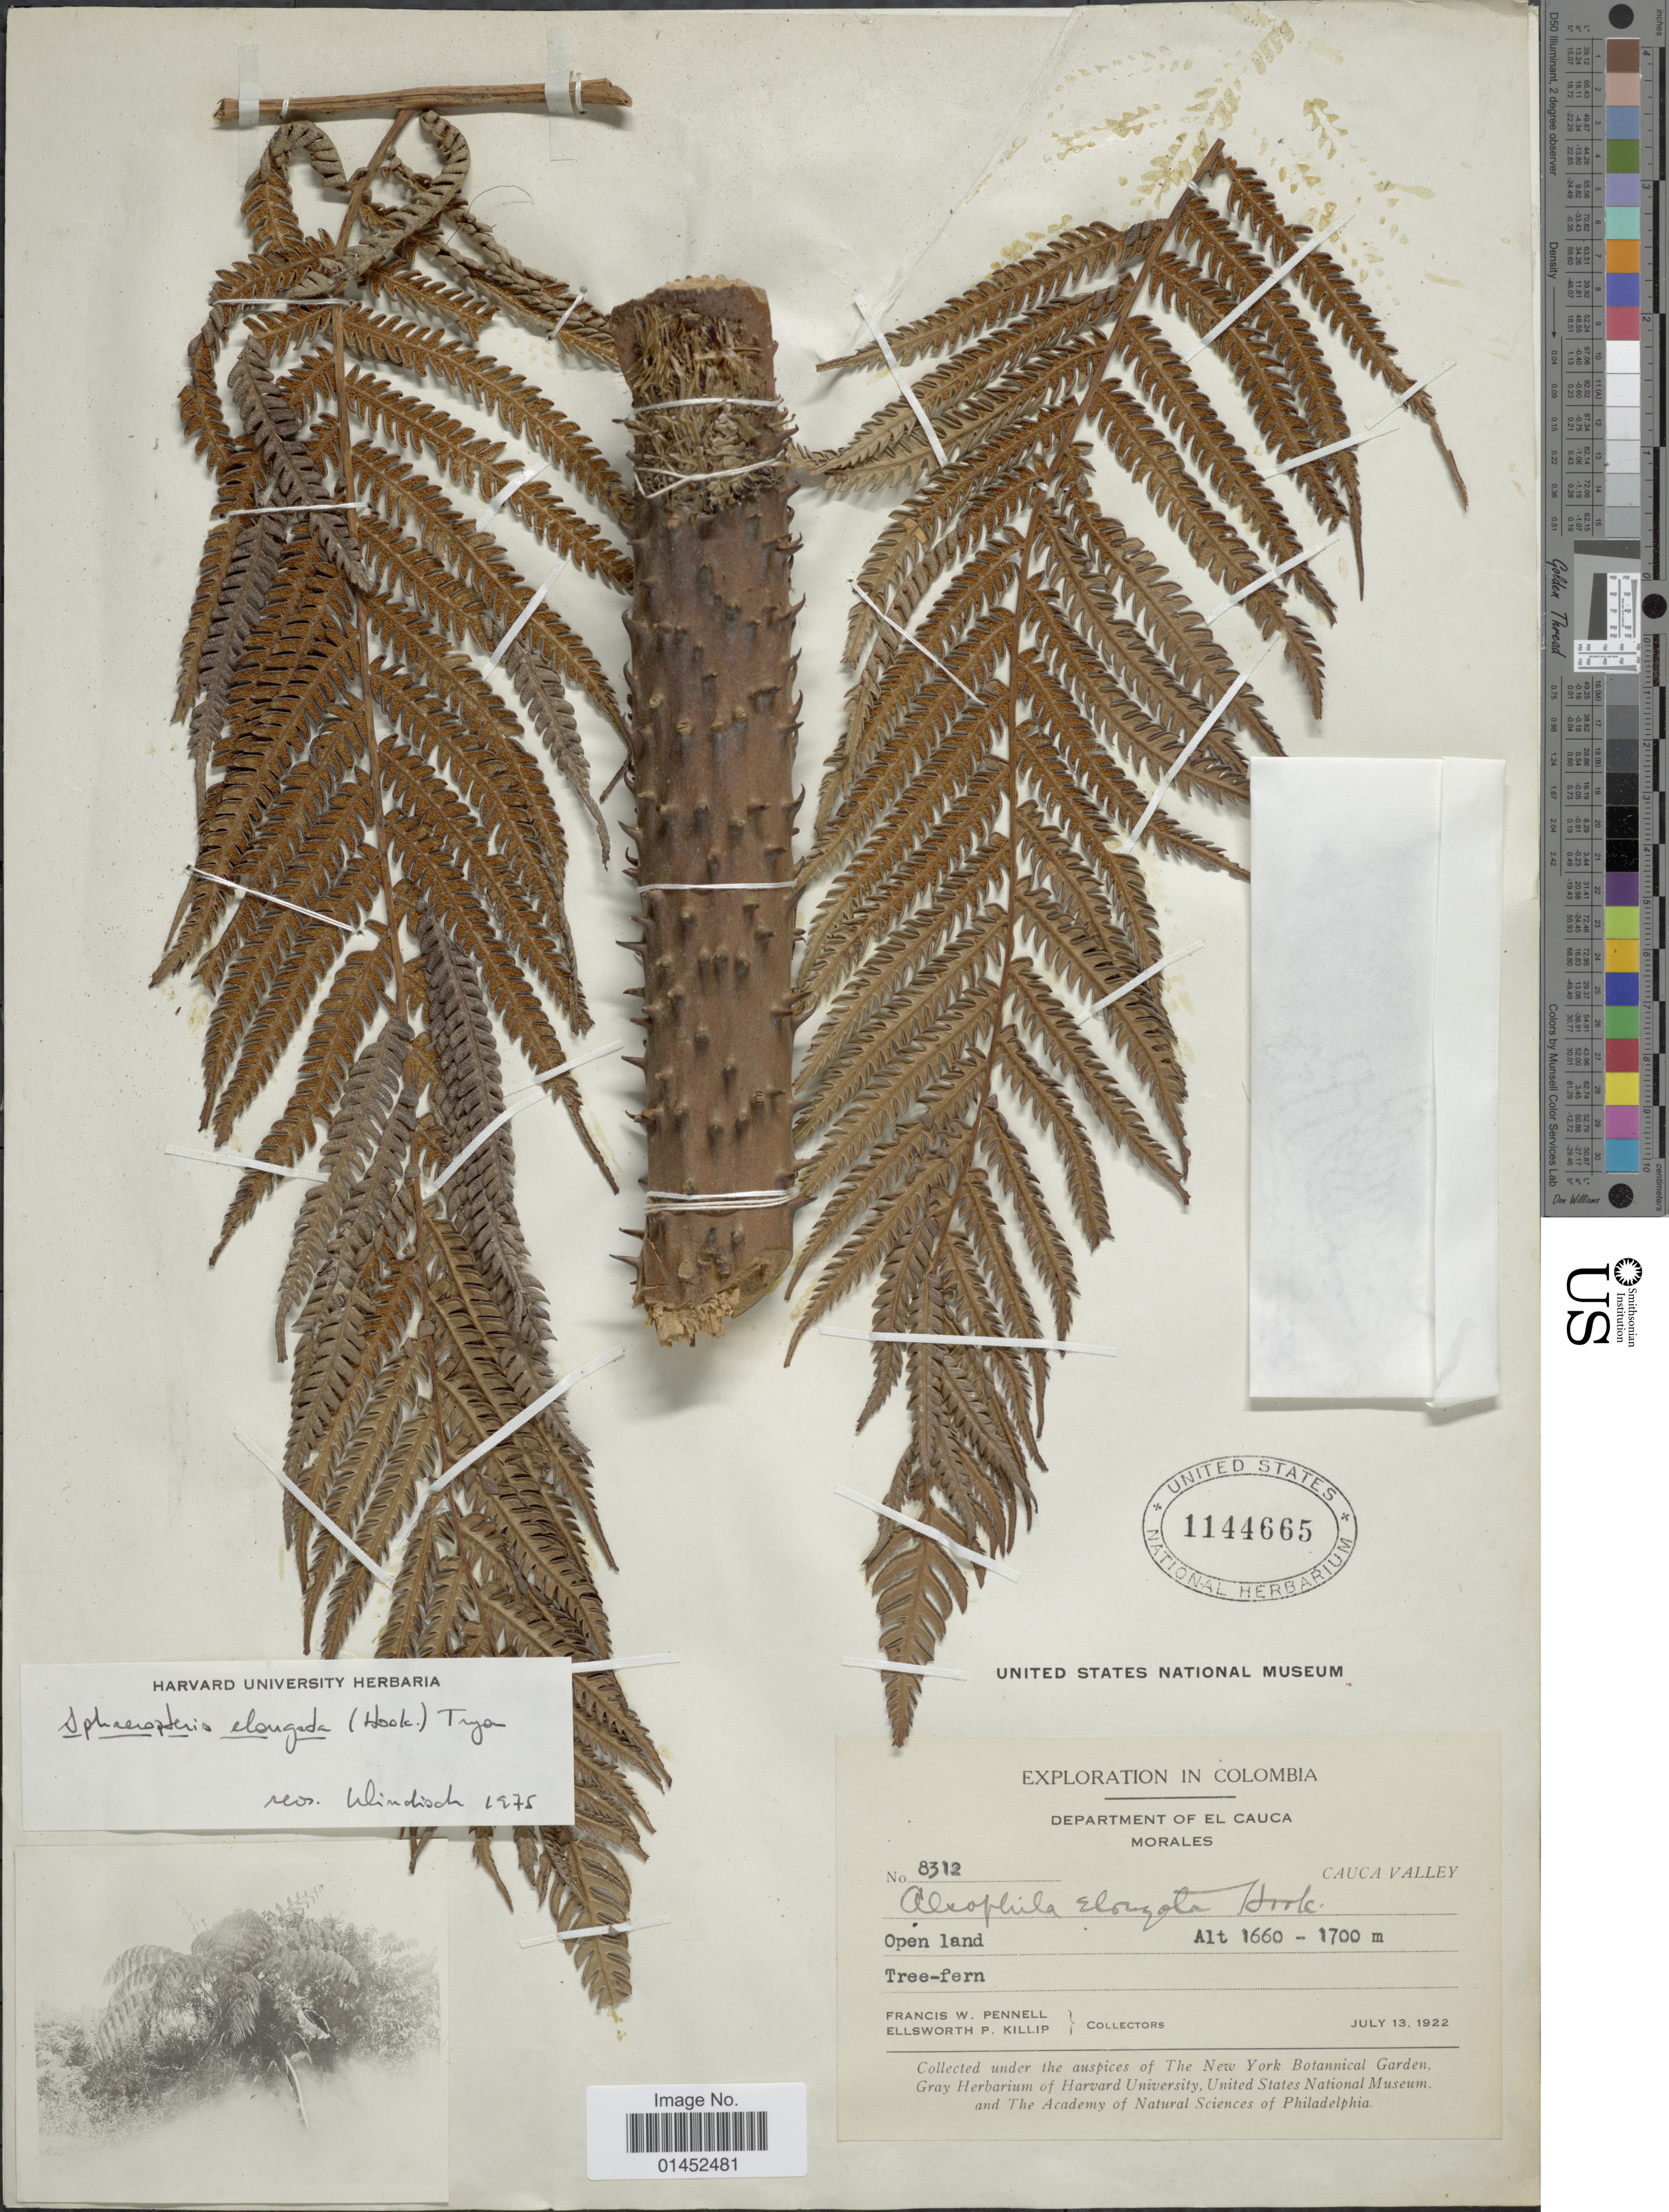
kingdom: Plantae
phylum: Tracheophyta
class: Polypodiopsida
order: Cyatheales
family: Cyatheaceae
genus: Cyathea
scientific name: Cyathea poeppigii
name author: (Hook.) Domin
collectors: F. W. Pennell & E. P. Killip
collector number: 8312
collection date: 1922-07-13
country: Colombia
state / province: Cauca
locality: Department of El Cauca Morales, Caucau Valley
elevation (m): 1660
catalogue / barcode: US 1144665